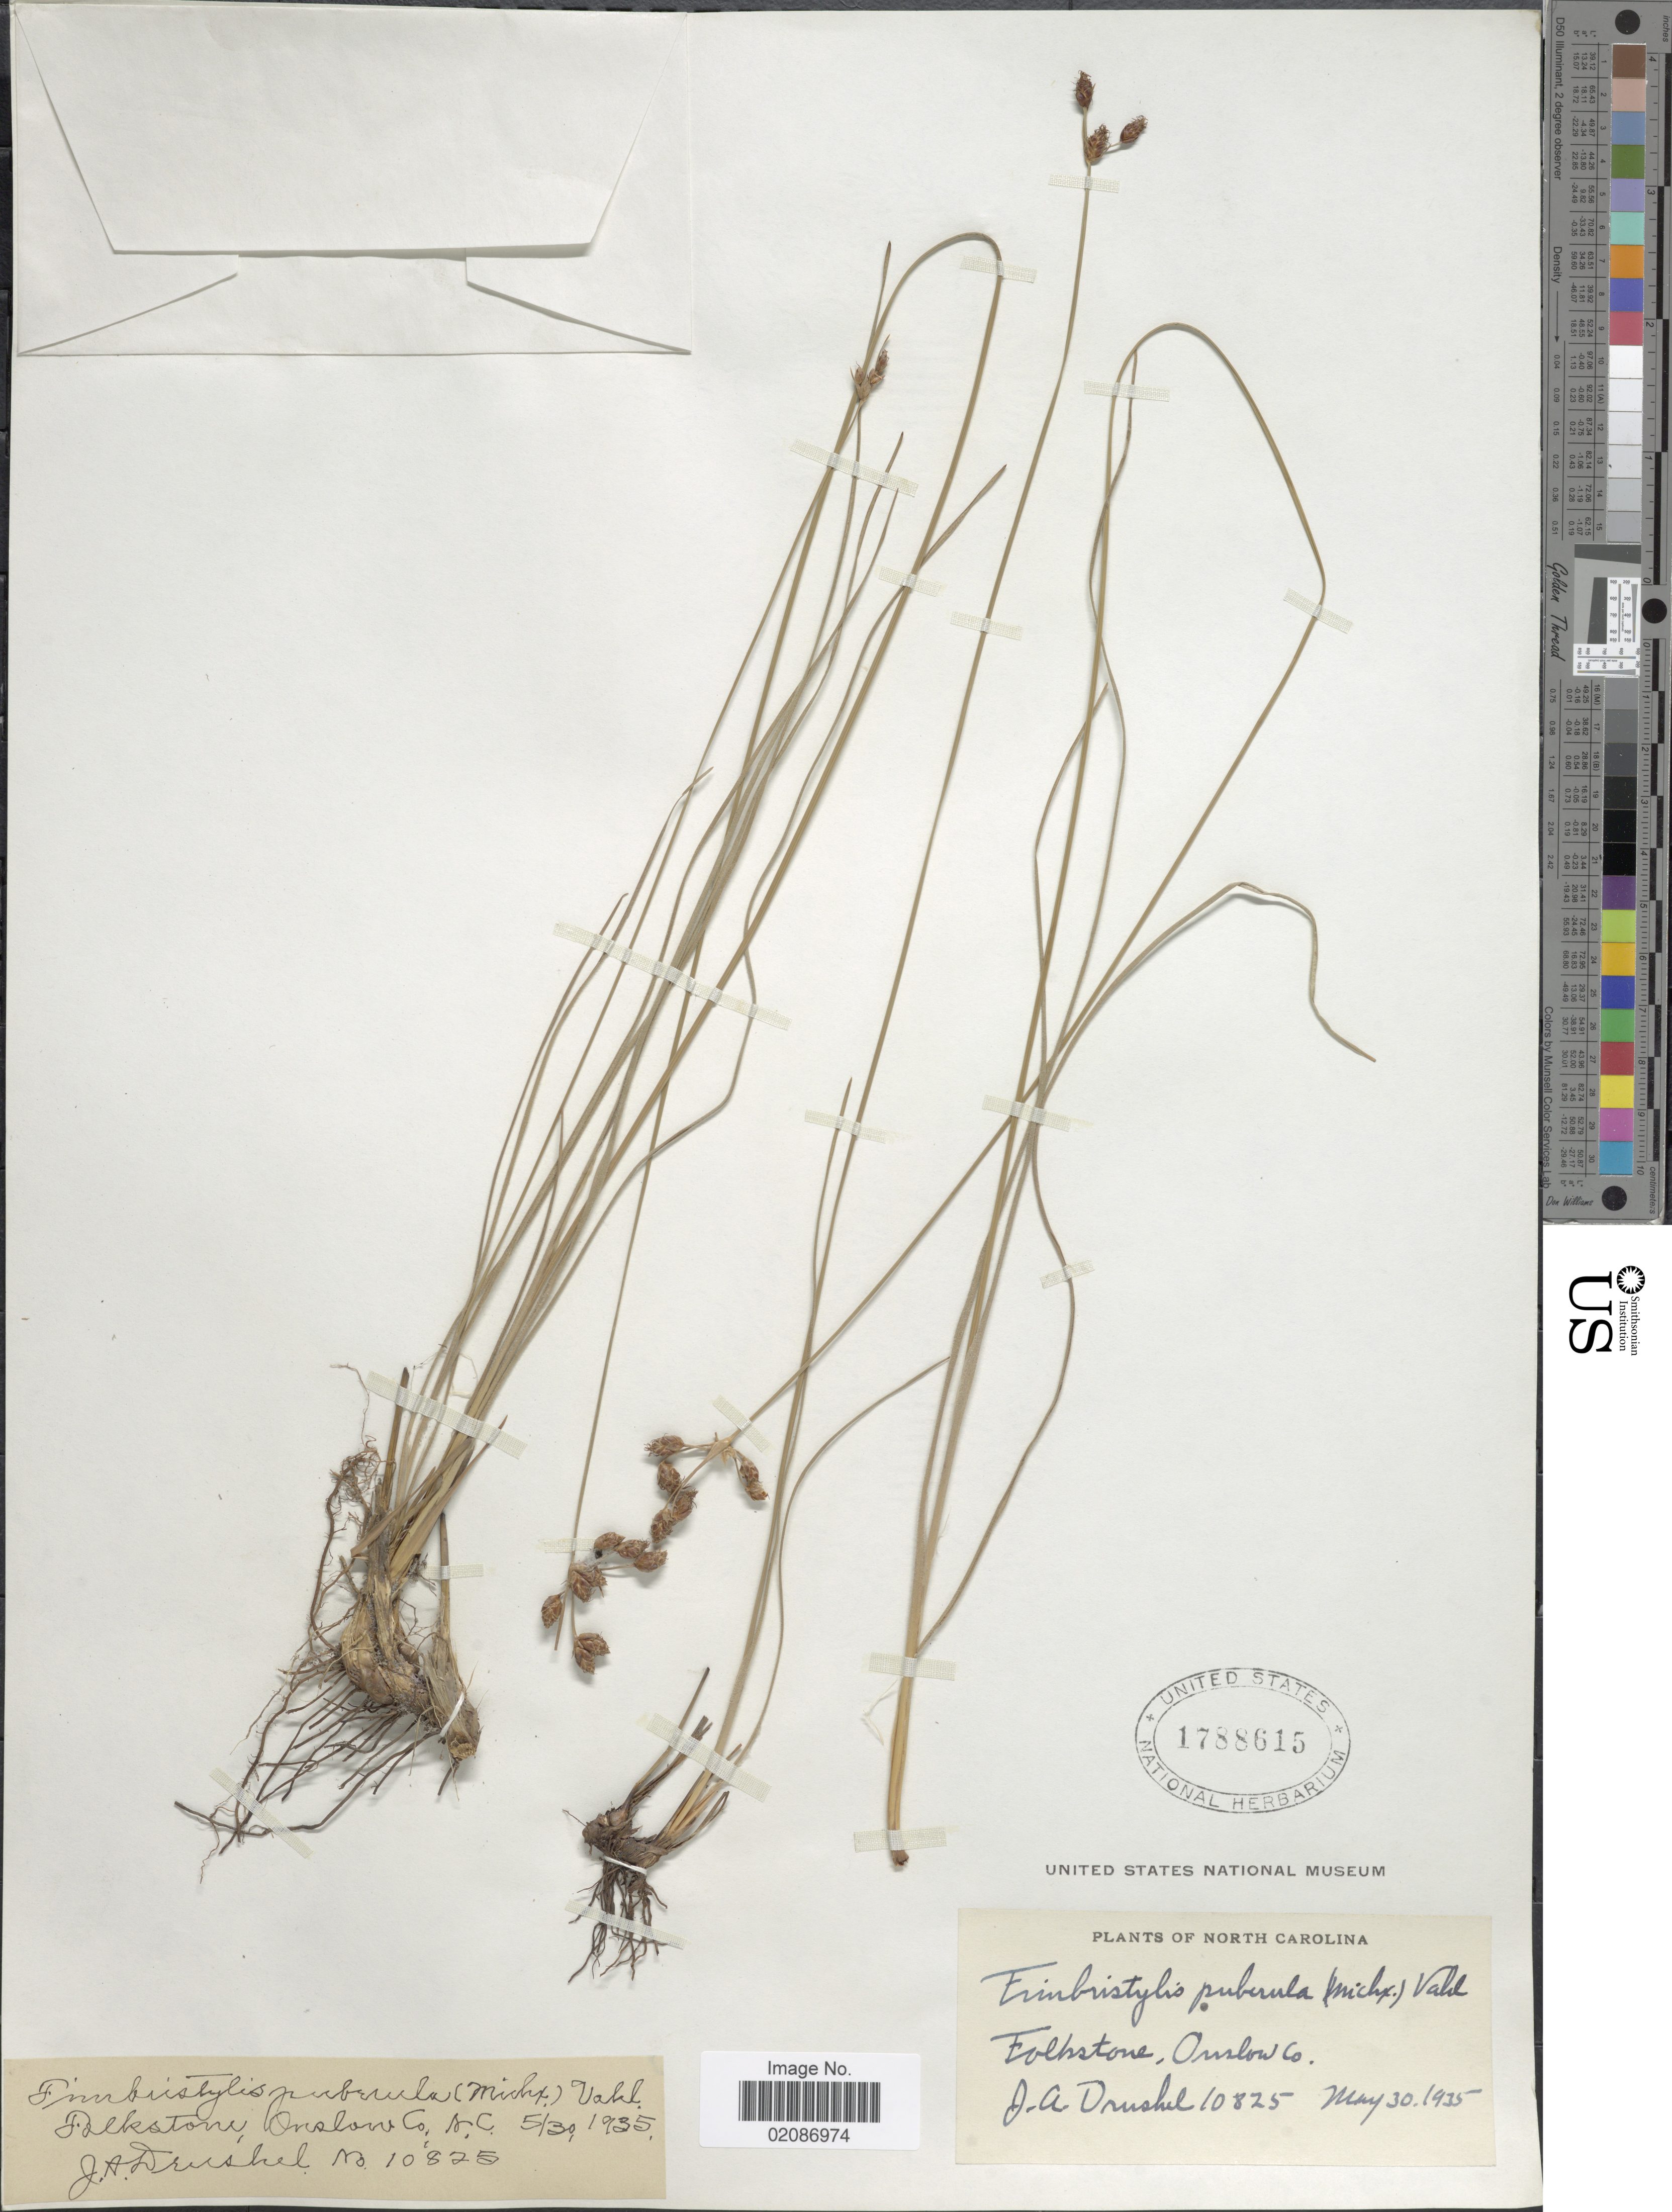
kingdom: Plantae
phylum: Tracheophyta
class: Liliopsida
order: Poales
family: Cyperaceae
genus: Fimbristylis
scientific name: Fimbristylis castanea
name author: (Michx.) Vahl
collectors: J. A. Drushel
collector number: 10825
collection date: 1935-05-30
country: United States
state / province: North Carolina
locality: Folkstone, Onslow Co.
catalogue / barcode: US 1788615